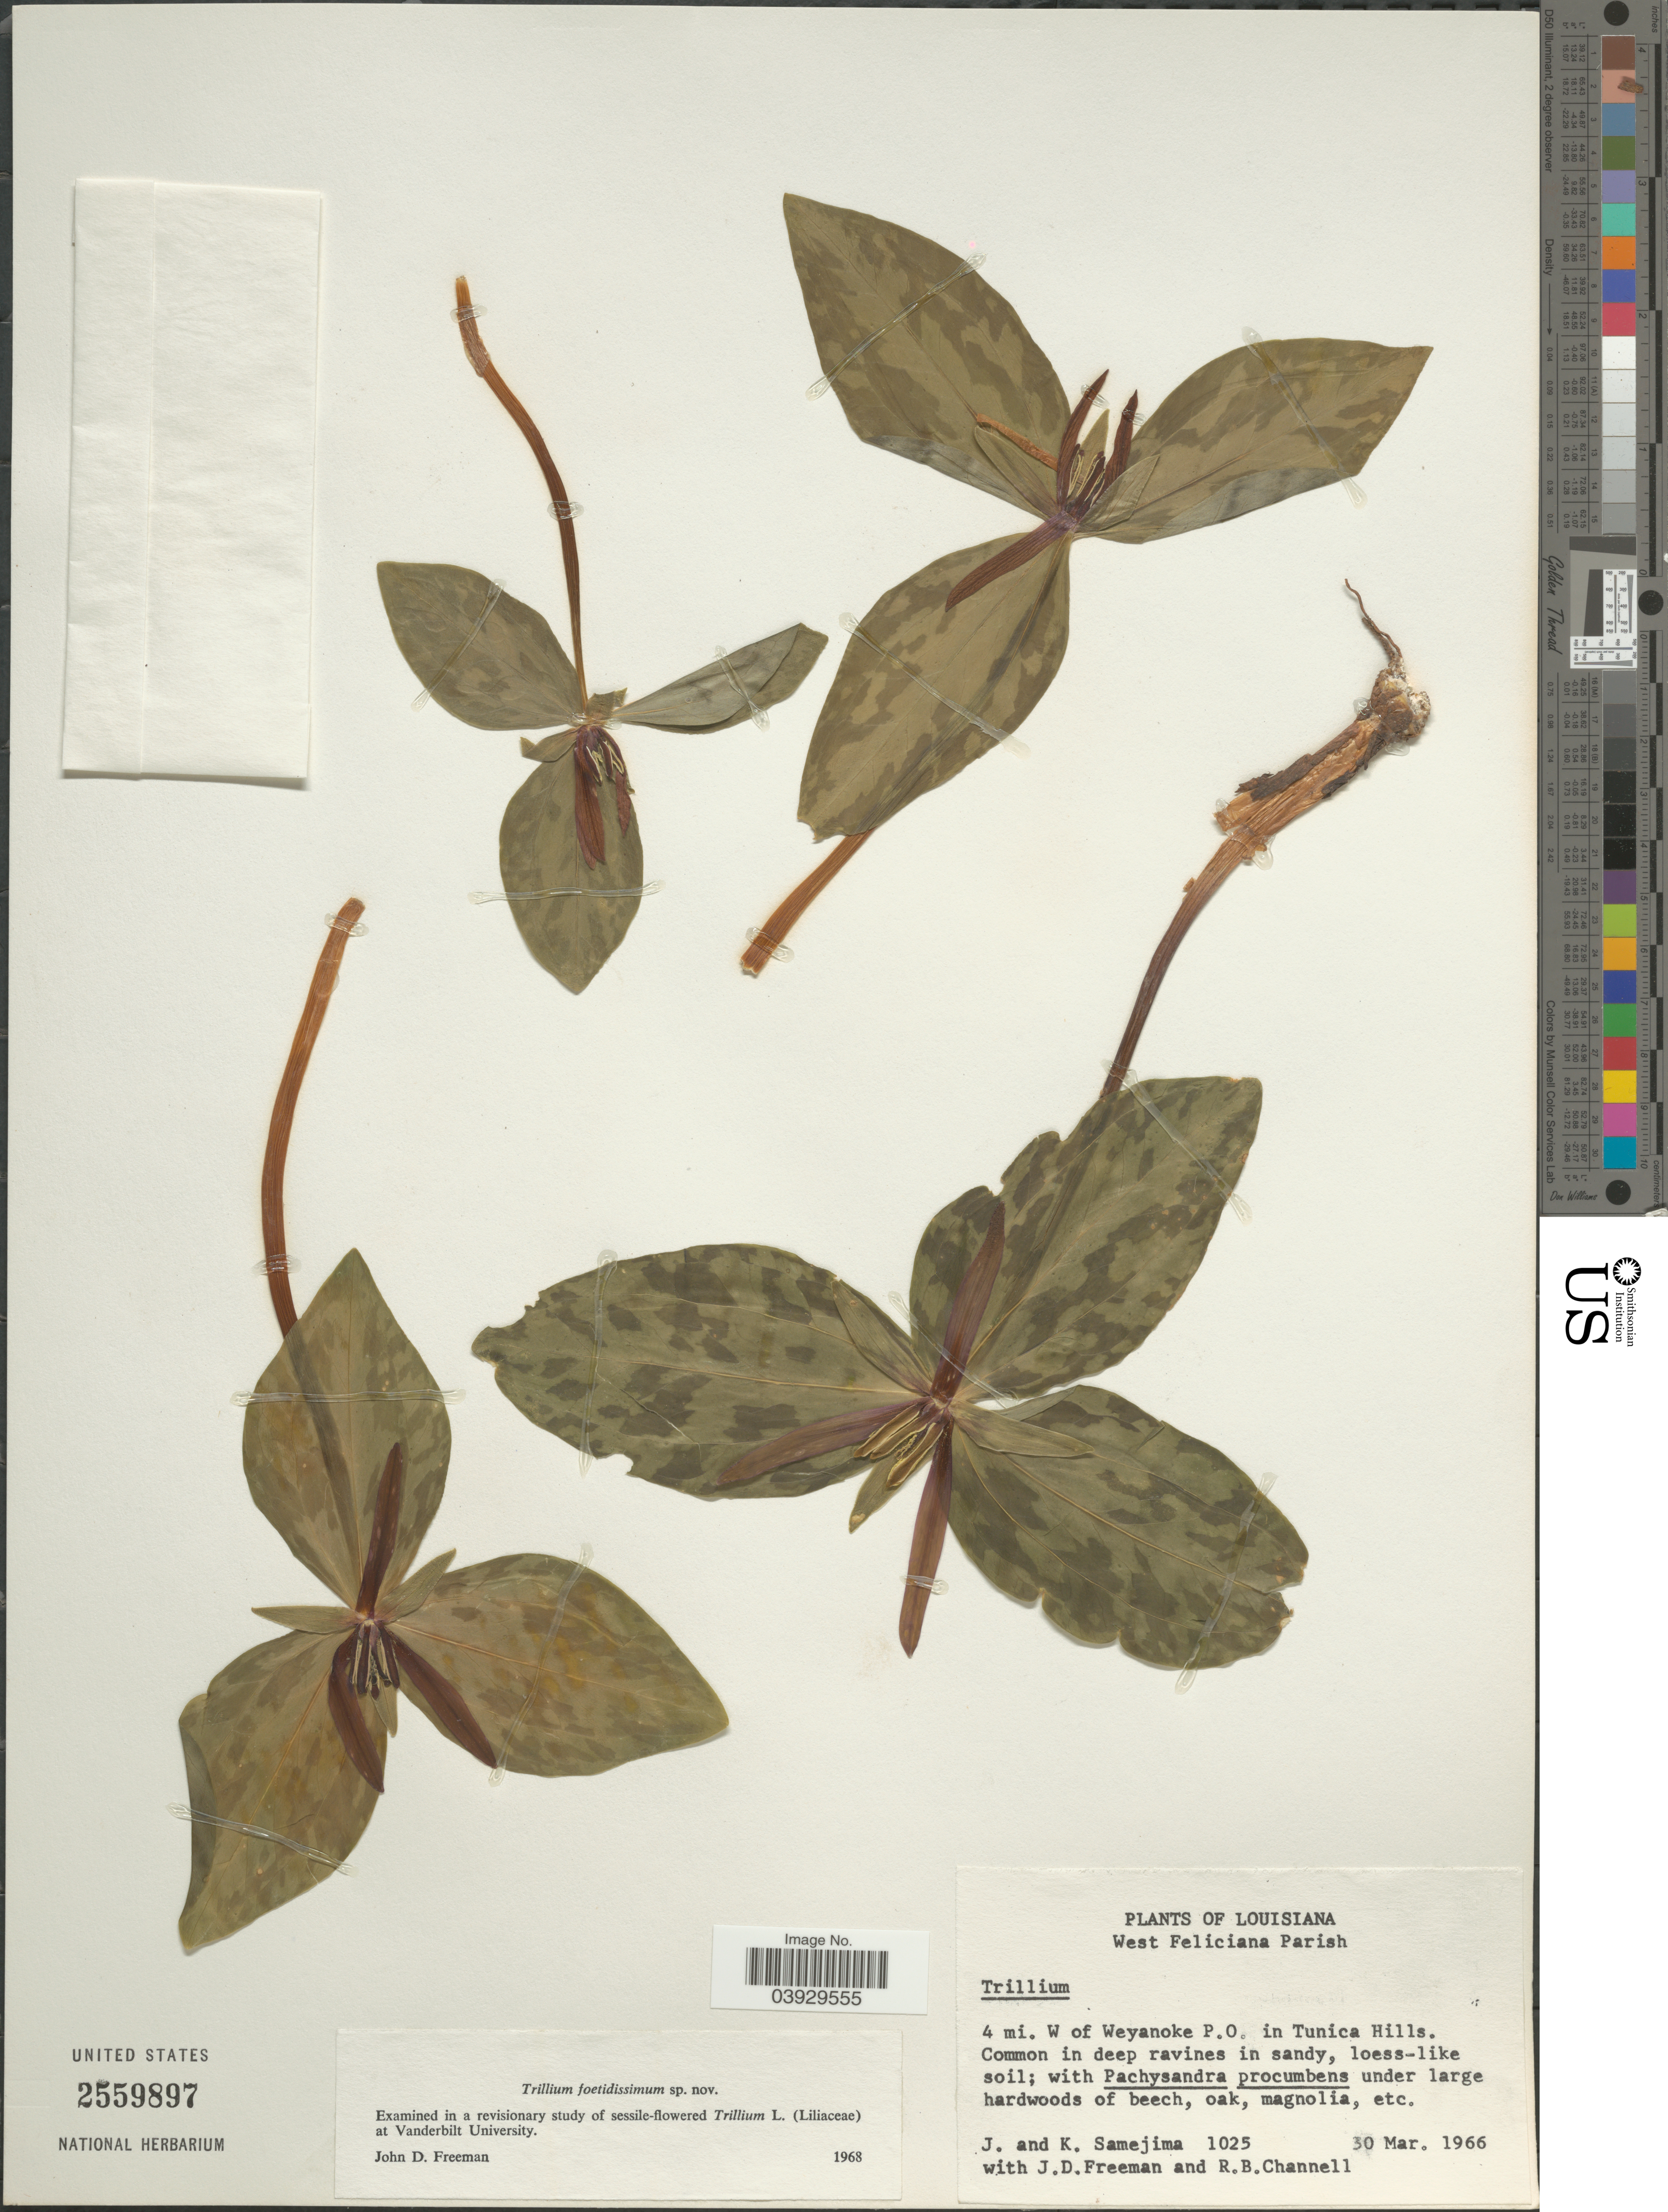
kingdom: Plantae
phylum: Tracheophyta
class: Liliopsida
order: Liliales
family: Melanthiaceae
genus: Trillium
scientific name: Trillium foetidissimum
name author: J. D. Freeman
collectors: J. Samejima, K. Samejima, J. Freeman & R. B. Channell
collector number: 1025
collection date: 1966-03-30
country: United States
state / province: Louisiana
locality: West Feliciana Parish. 4 mi. W of Weyanoke P.O. in Tunica Hills.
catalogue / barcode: US 2559897